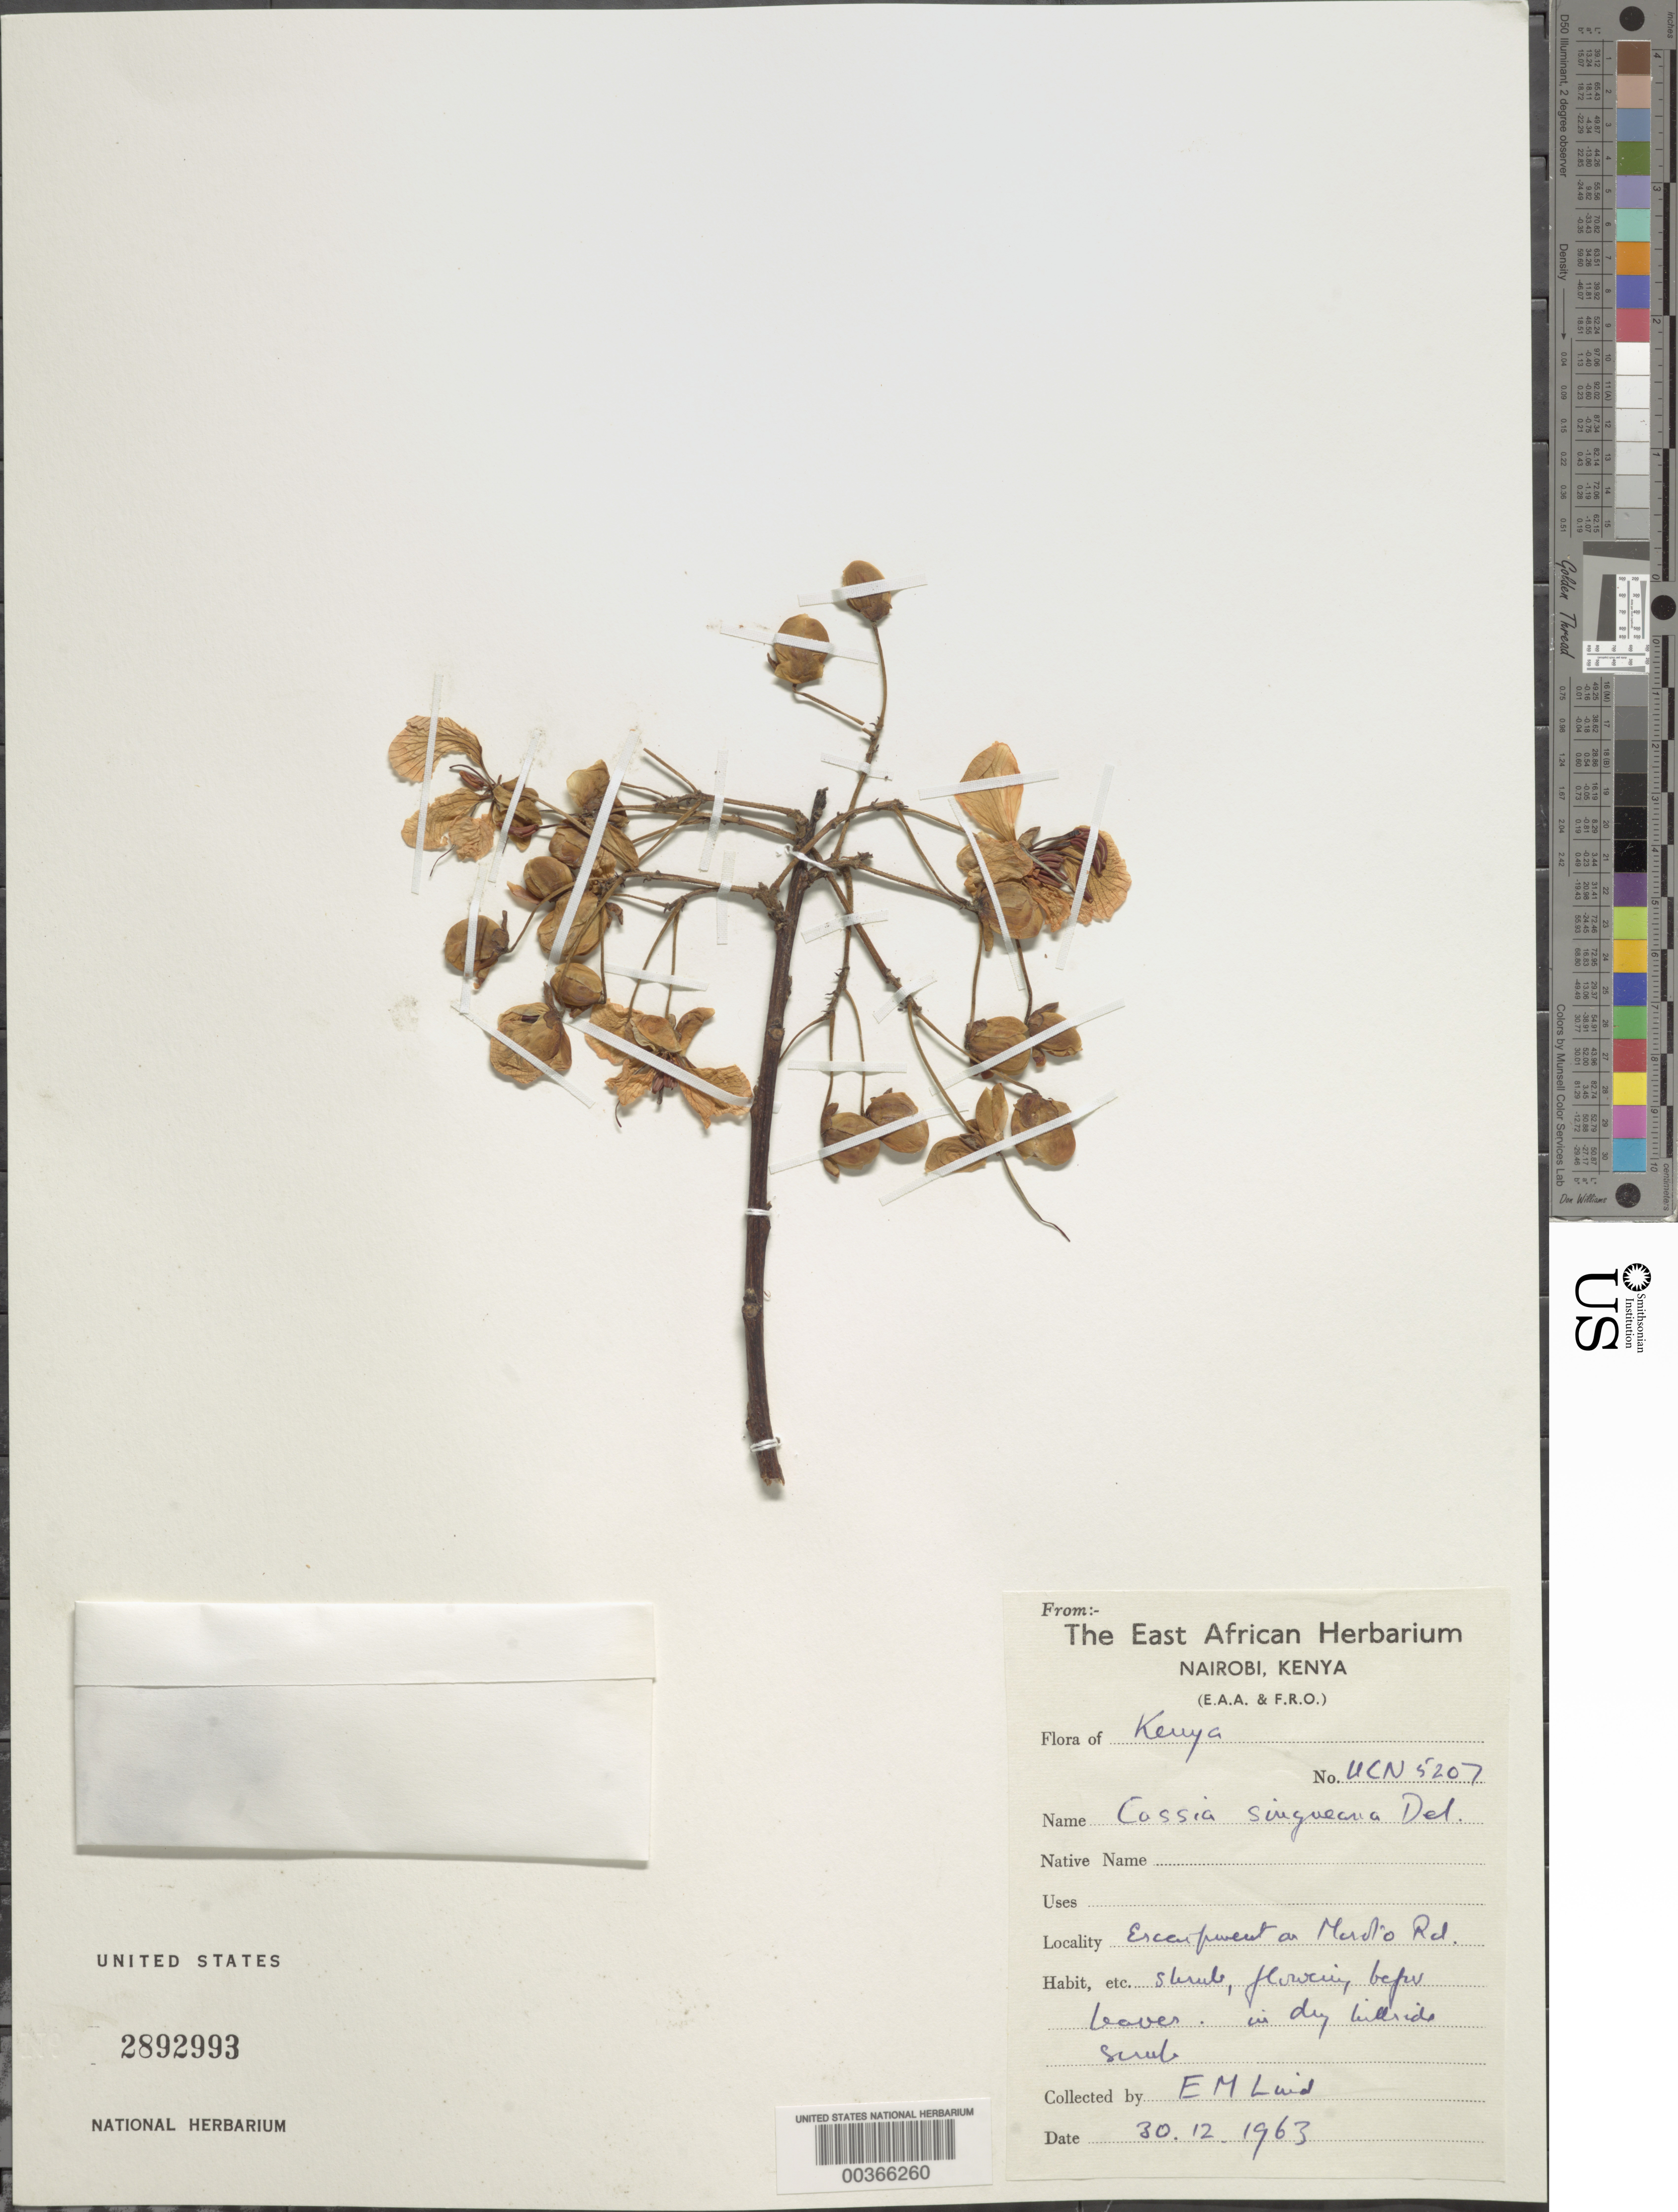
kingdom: Plantae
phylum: Tracheophyta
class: Magnoliopsida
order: Fabales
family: Fabaceae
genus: Senna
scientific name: Senna singueana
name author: (Delile) Lock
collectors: E. Lind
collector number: Ucn 5207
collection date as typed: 30 Dec 1963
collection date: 1963-12-30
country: Kenya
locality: Merdo road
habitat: Dry hillside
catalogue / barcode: US 2892993